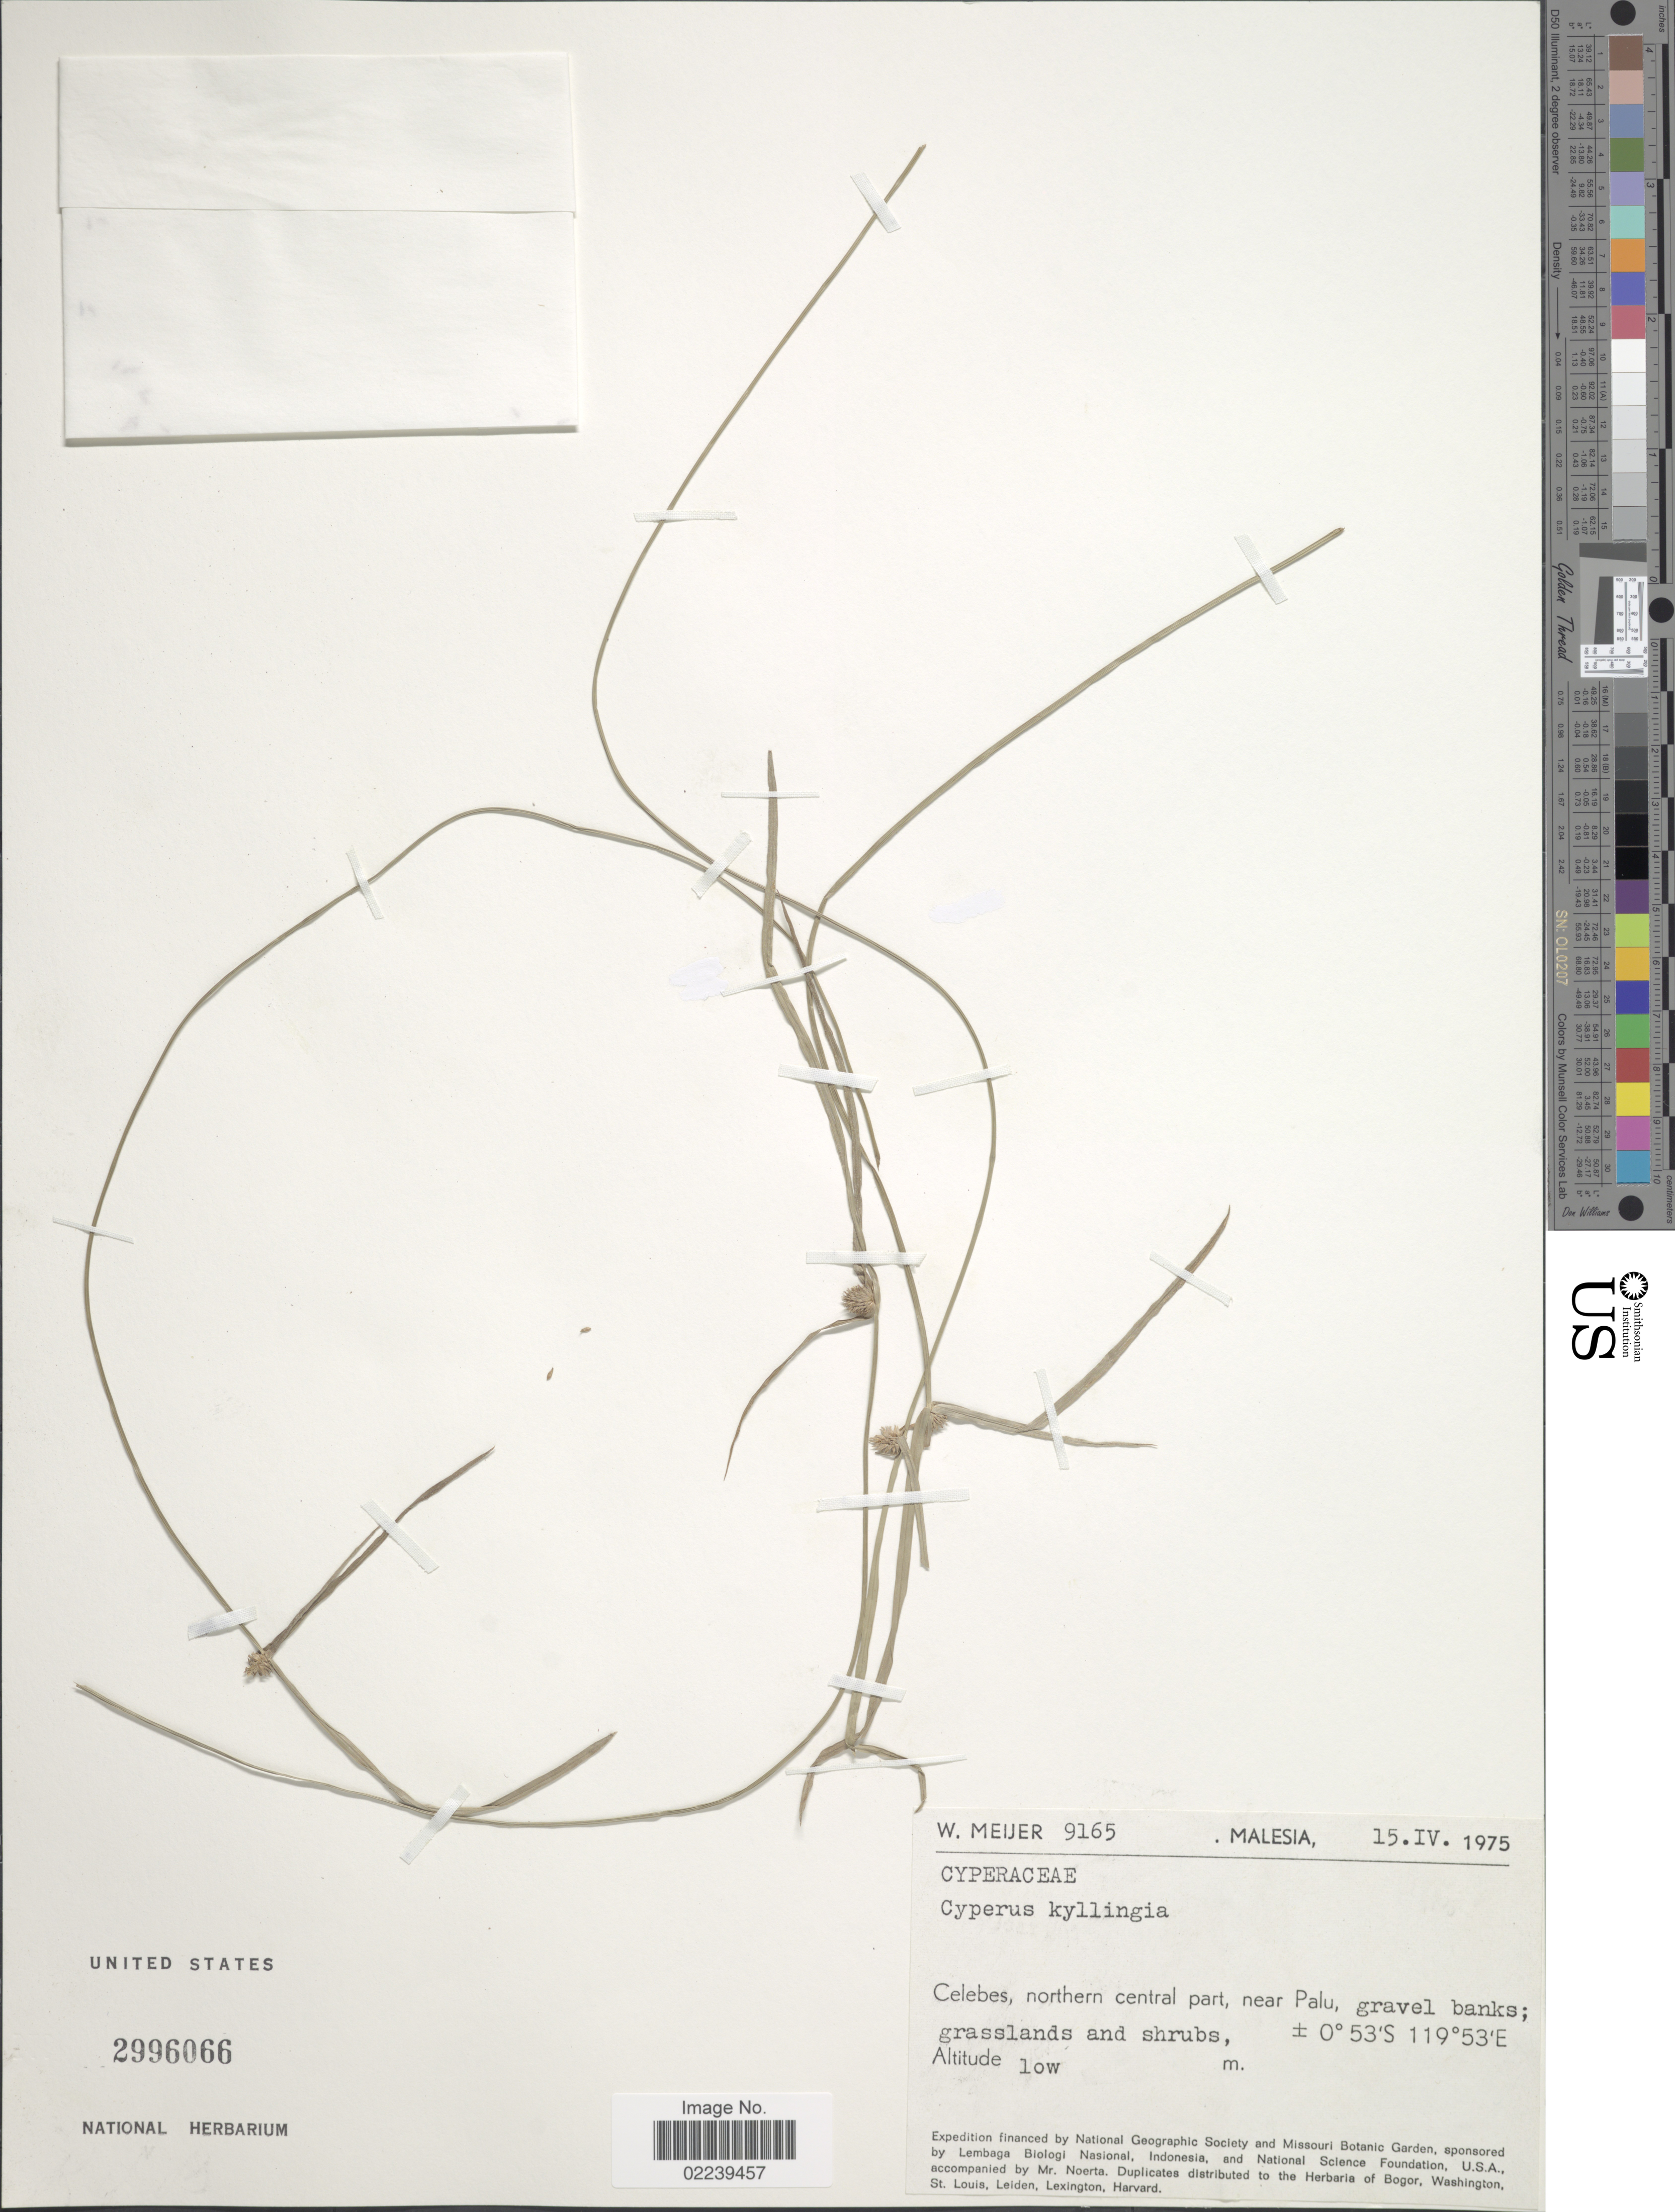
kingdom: Plantae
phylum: Tracheophyta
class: Liliopsida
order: Poales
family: Cyperaceae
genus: Cyperus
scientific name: Cyperus brevifolius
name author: (Rottb.) Hassk.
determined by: Strong, M. T., (US), Smithsonian Institution - National Museum of Natural History (UNITED STATES)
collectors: W. Meijer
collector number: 9165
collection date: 1975-04-15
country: Malaysia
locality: Malesia, celebes, northern central part, near Palu, gravel banks; grasslands and shrubs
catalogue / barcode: US 2996066